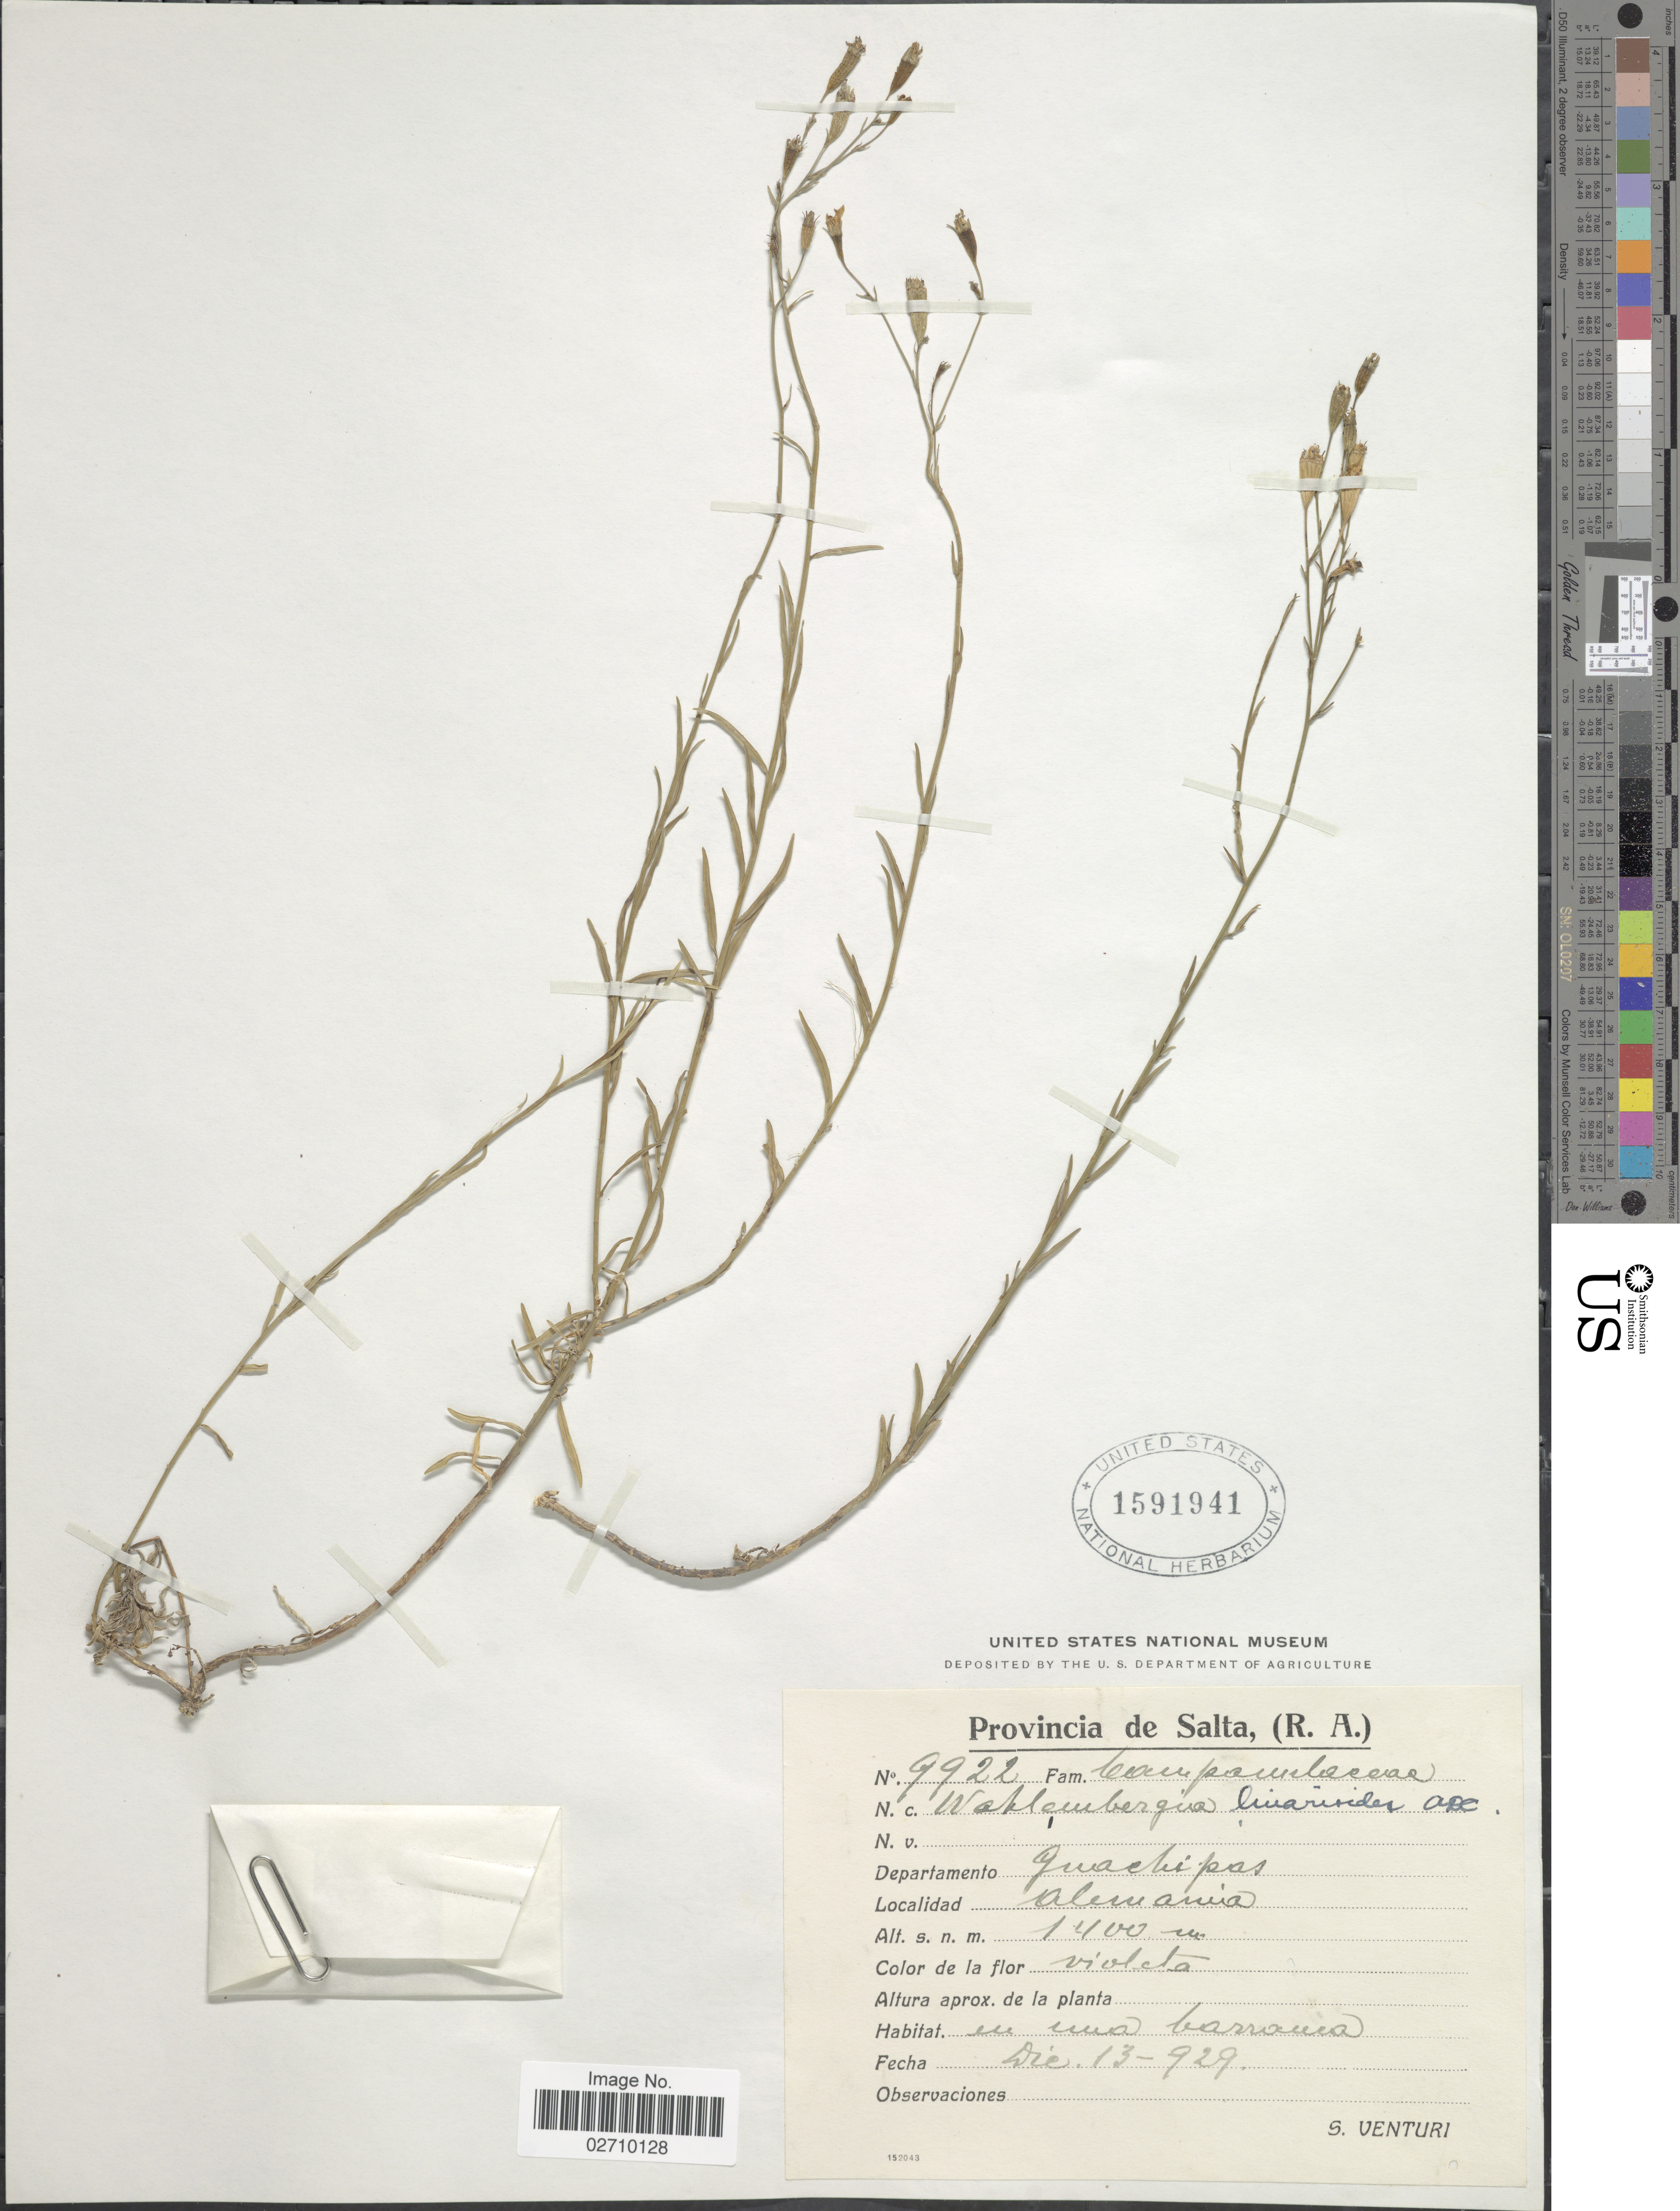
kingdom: Plantae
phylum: Tracheophyta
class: Magnoliopsida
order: Asterales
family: Campanulaceae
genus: Wahlenbergia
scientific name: Wahlenbergia linarioides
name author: (Lam.) A. DC.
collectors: S. Venturi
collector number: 9922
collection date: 1929-12-13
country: Argentina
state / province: Salta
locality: Departamento: Guachipas, Alemania.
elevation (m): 1400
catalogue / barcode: US 1591941